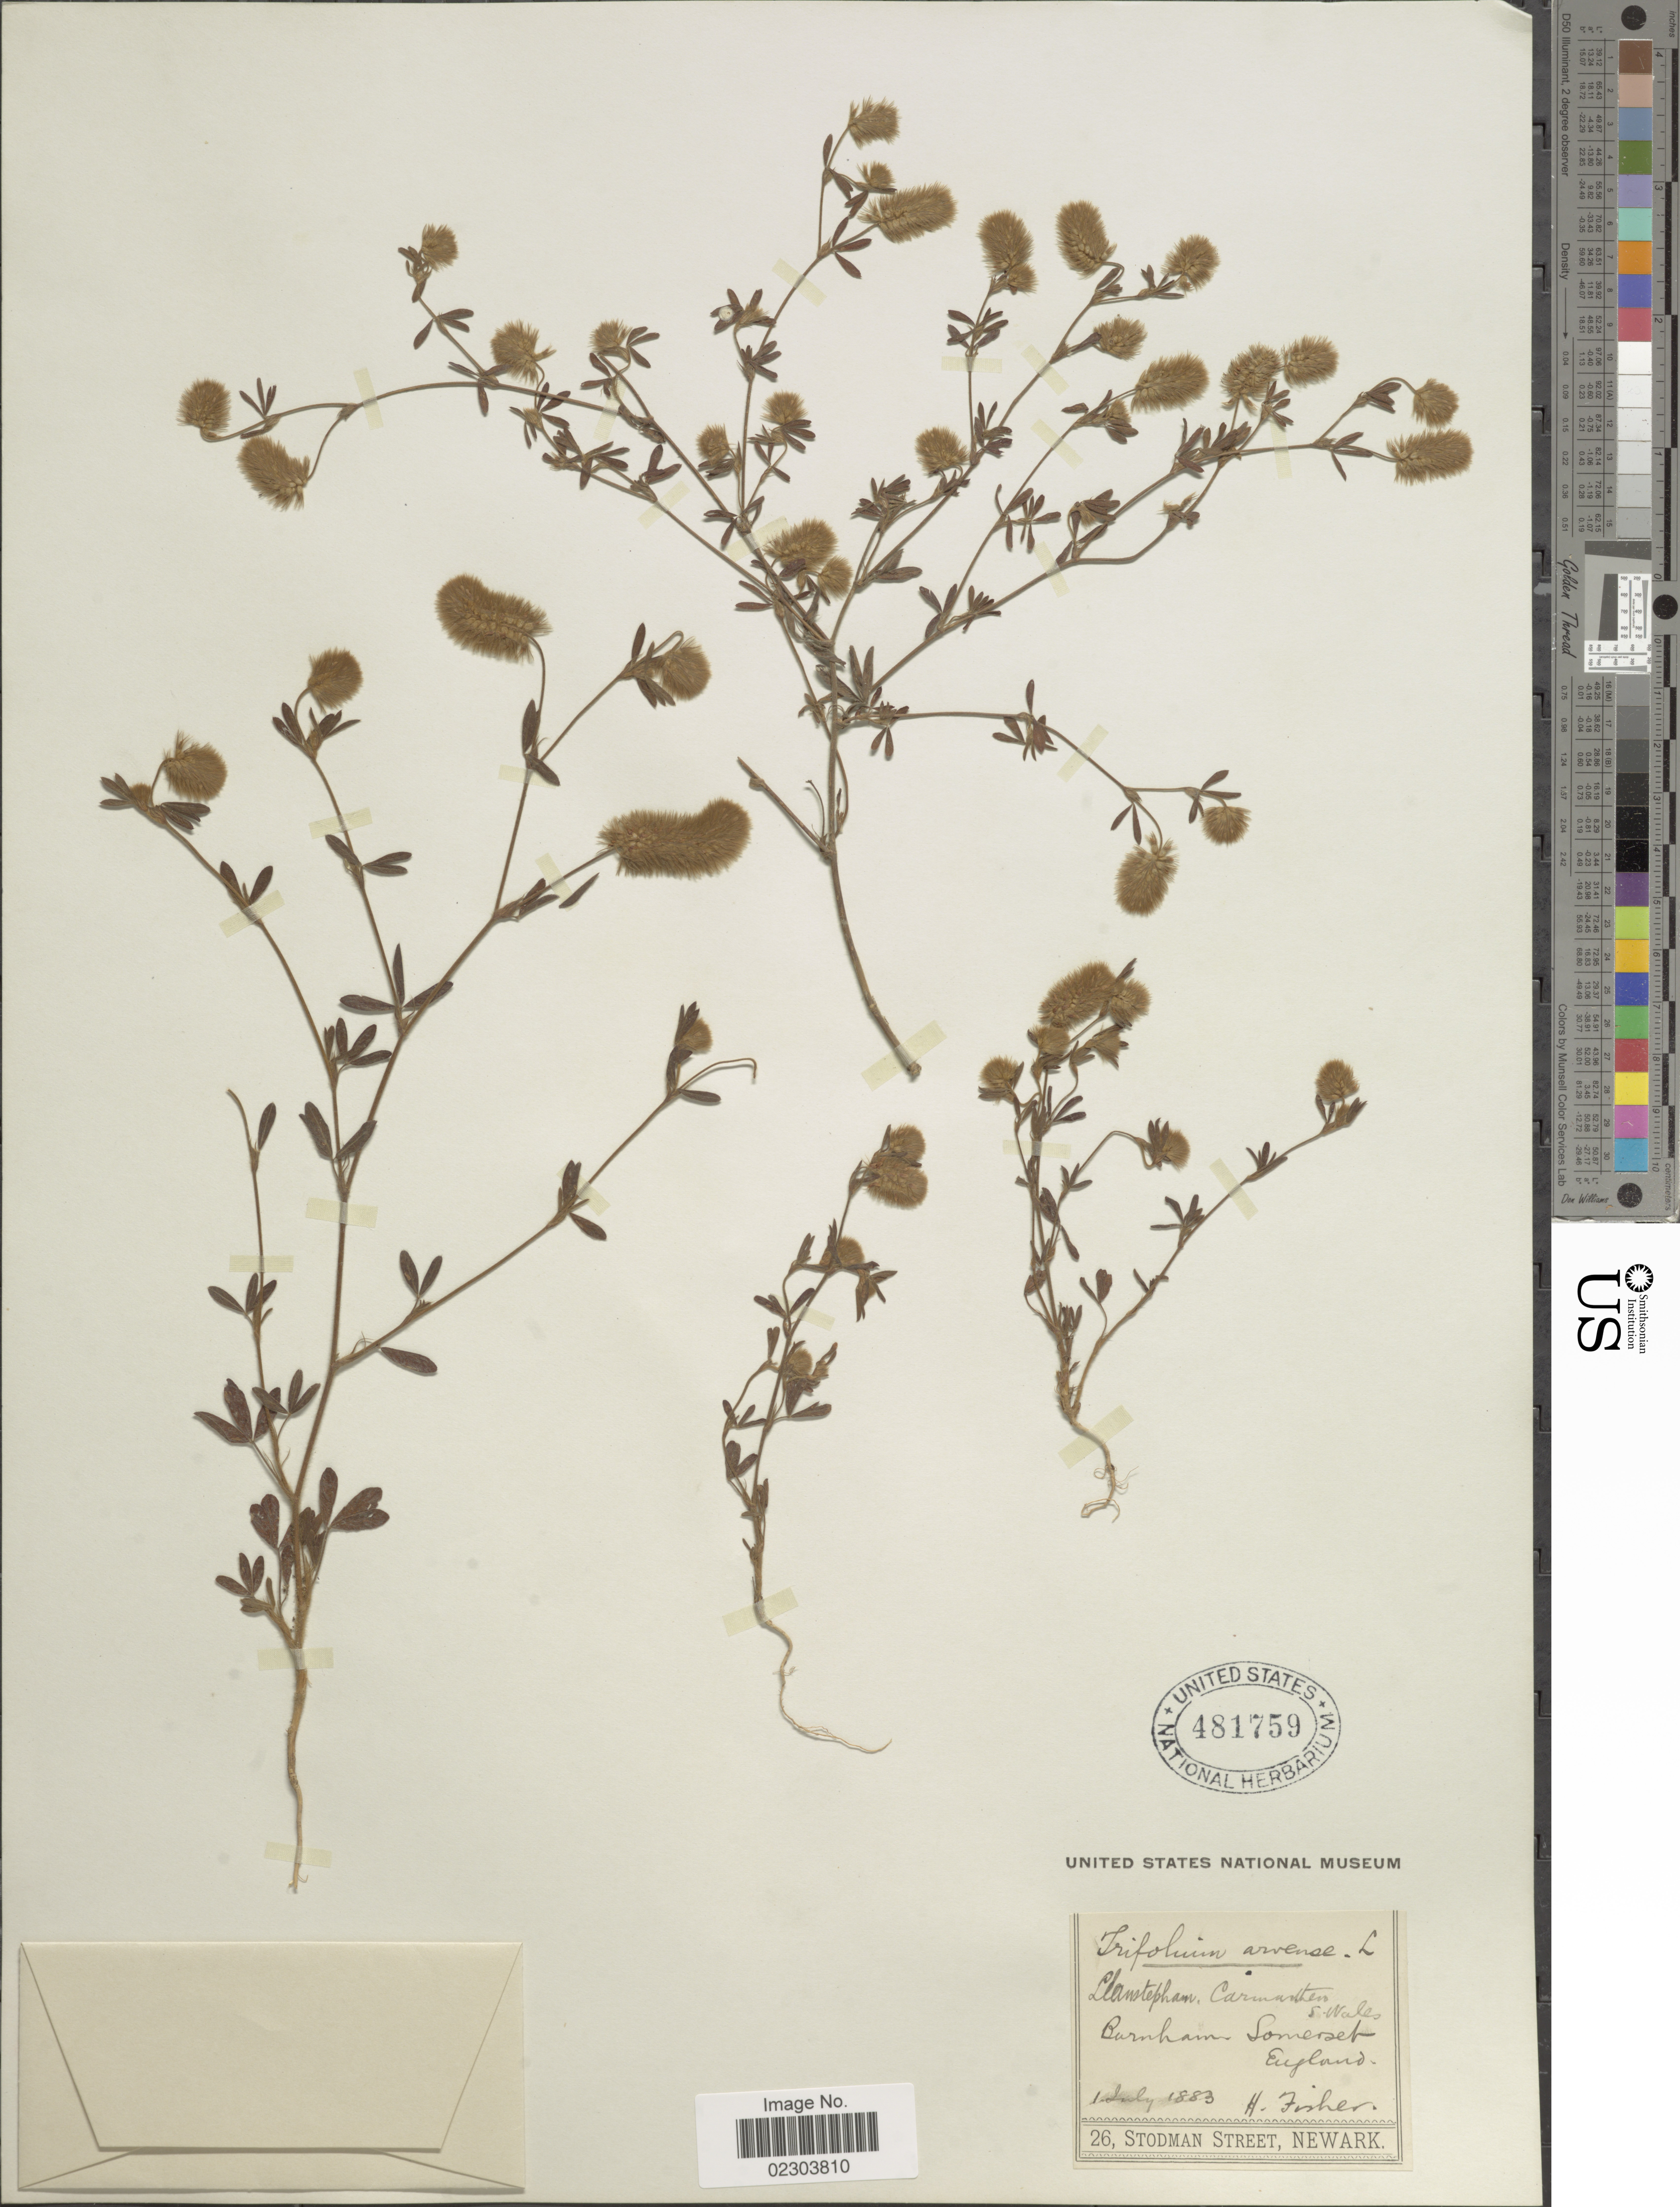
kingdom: Plantae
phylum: Tracheophyta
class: Magnoliopsida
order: Fabales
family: Fabaceae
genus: Trifolium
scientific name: Trifolium arvense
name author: L.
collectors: H. H. Fisher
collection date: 1883-07-01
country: United Kingdom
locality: Llansteffan, Carmarthenshire S. Wales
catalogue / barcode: US 481759